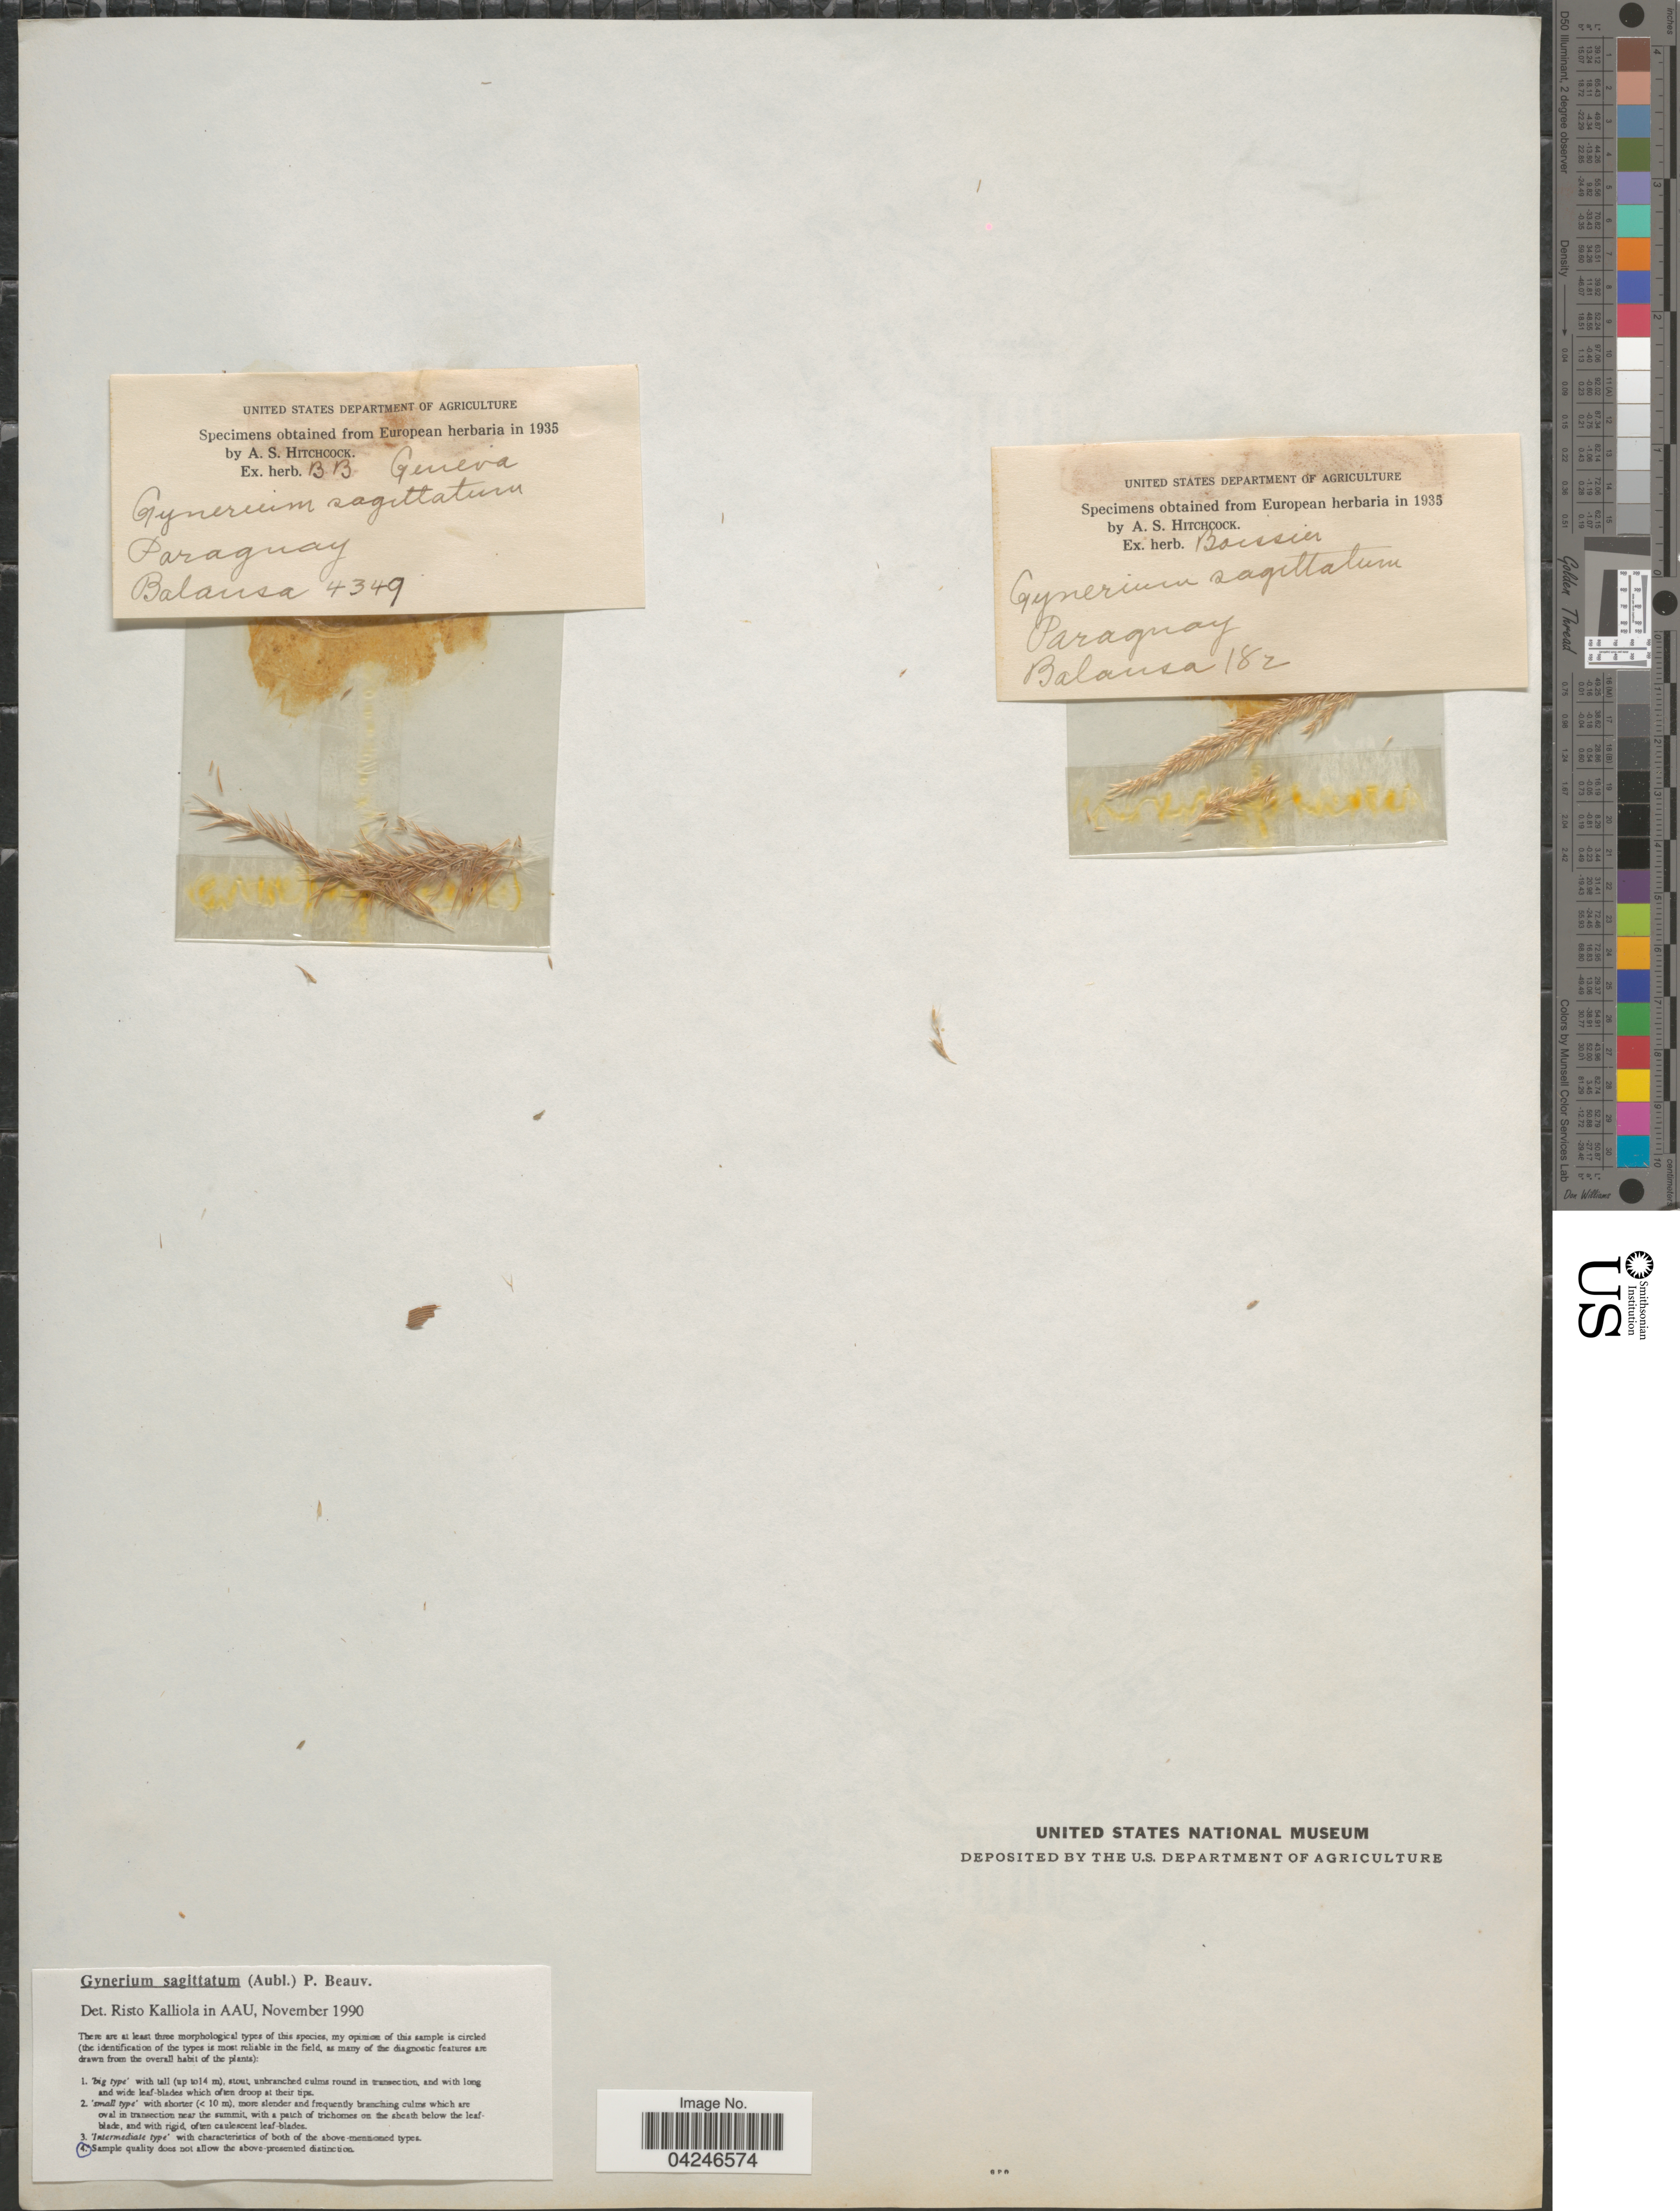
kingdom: Plantae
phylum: Tracheophyta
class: Liliopsida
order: Poales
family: Poaceae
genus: Gynerium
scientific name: Gynerium sagittatum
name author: (Aubl.) P. Beauv.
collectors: -. Balansa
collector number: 4349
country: Paraguay